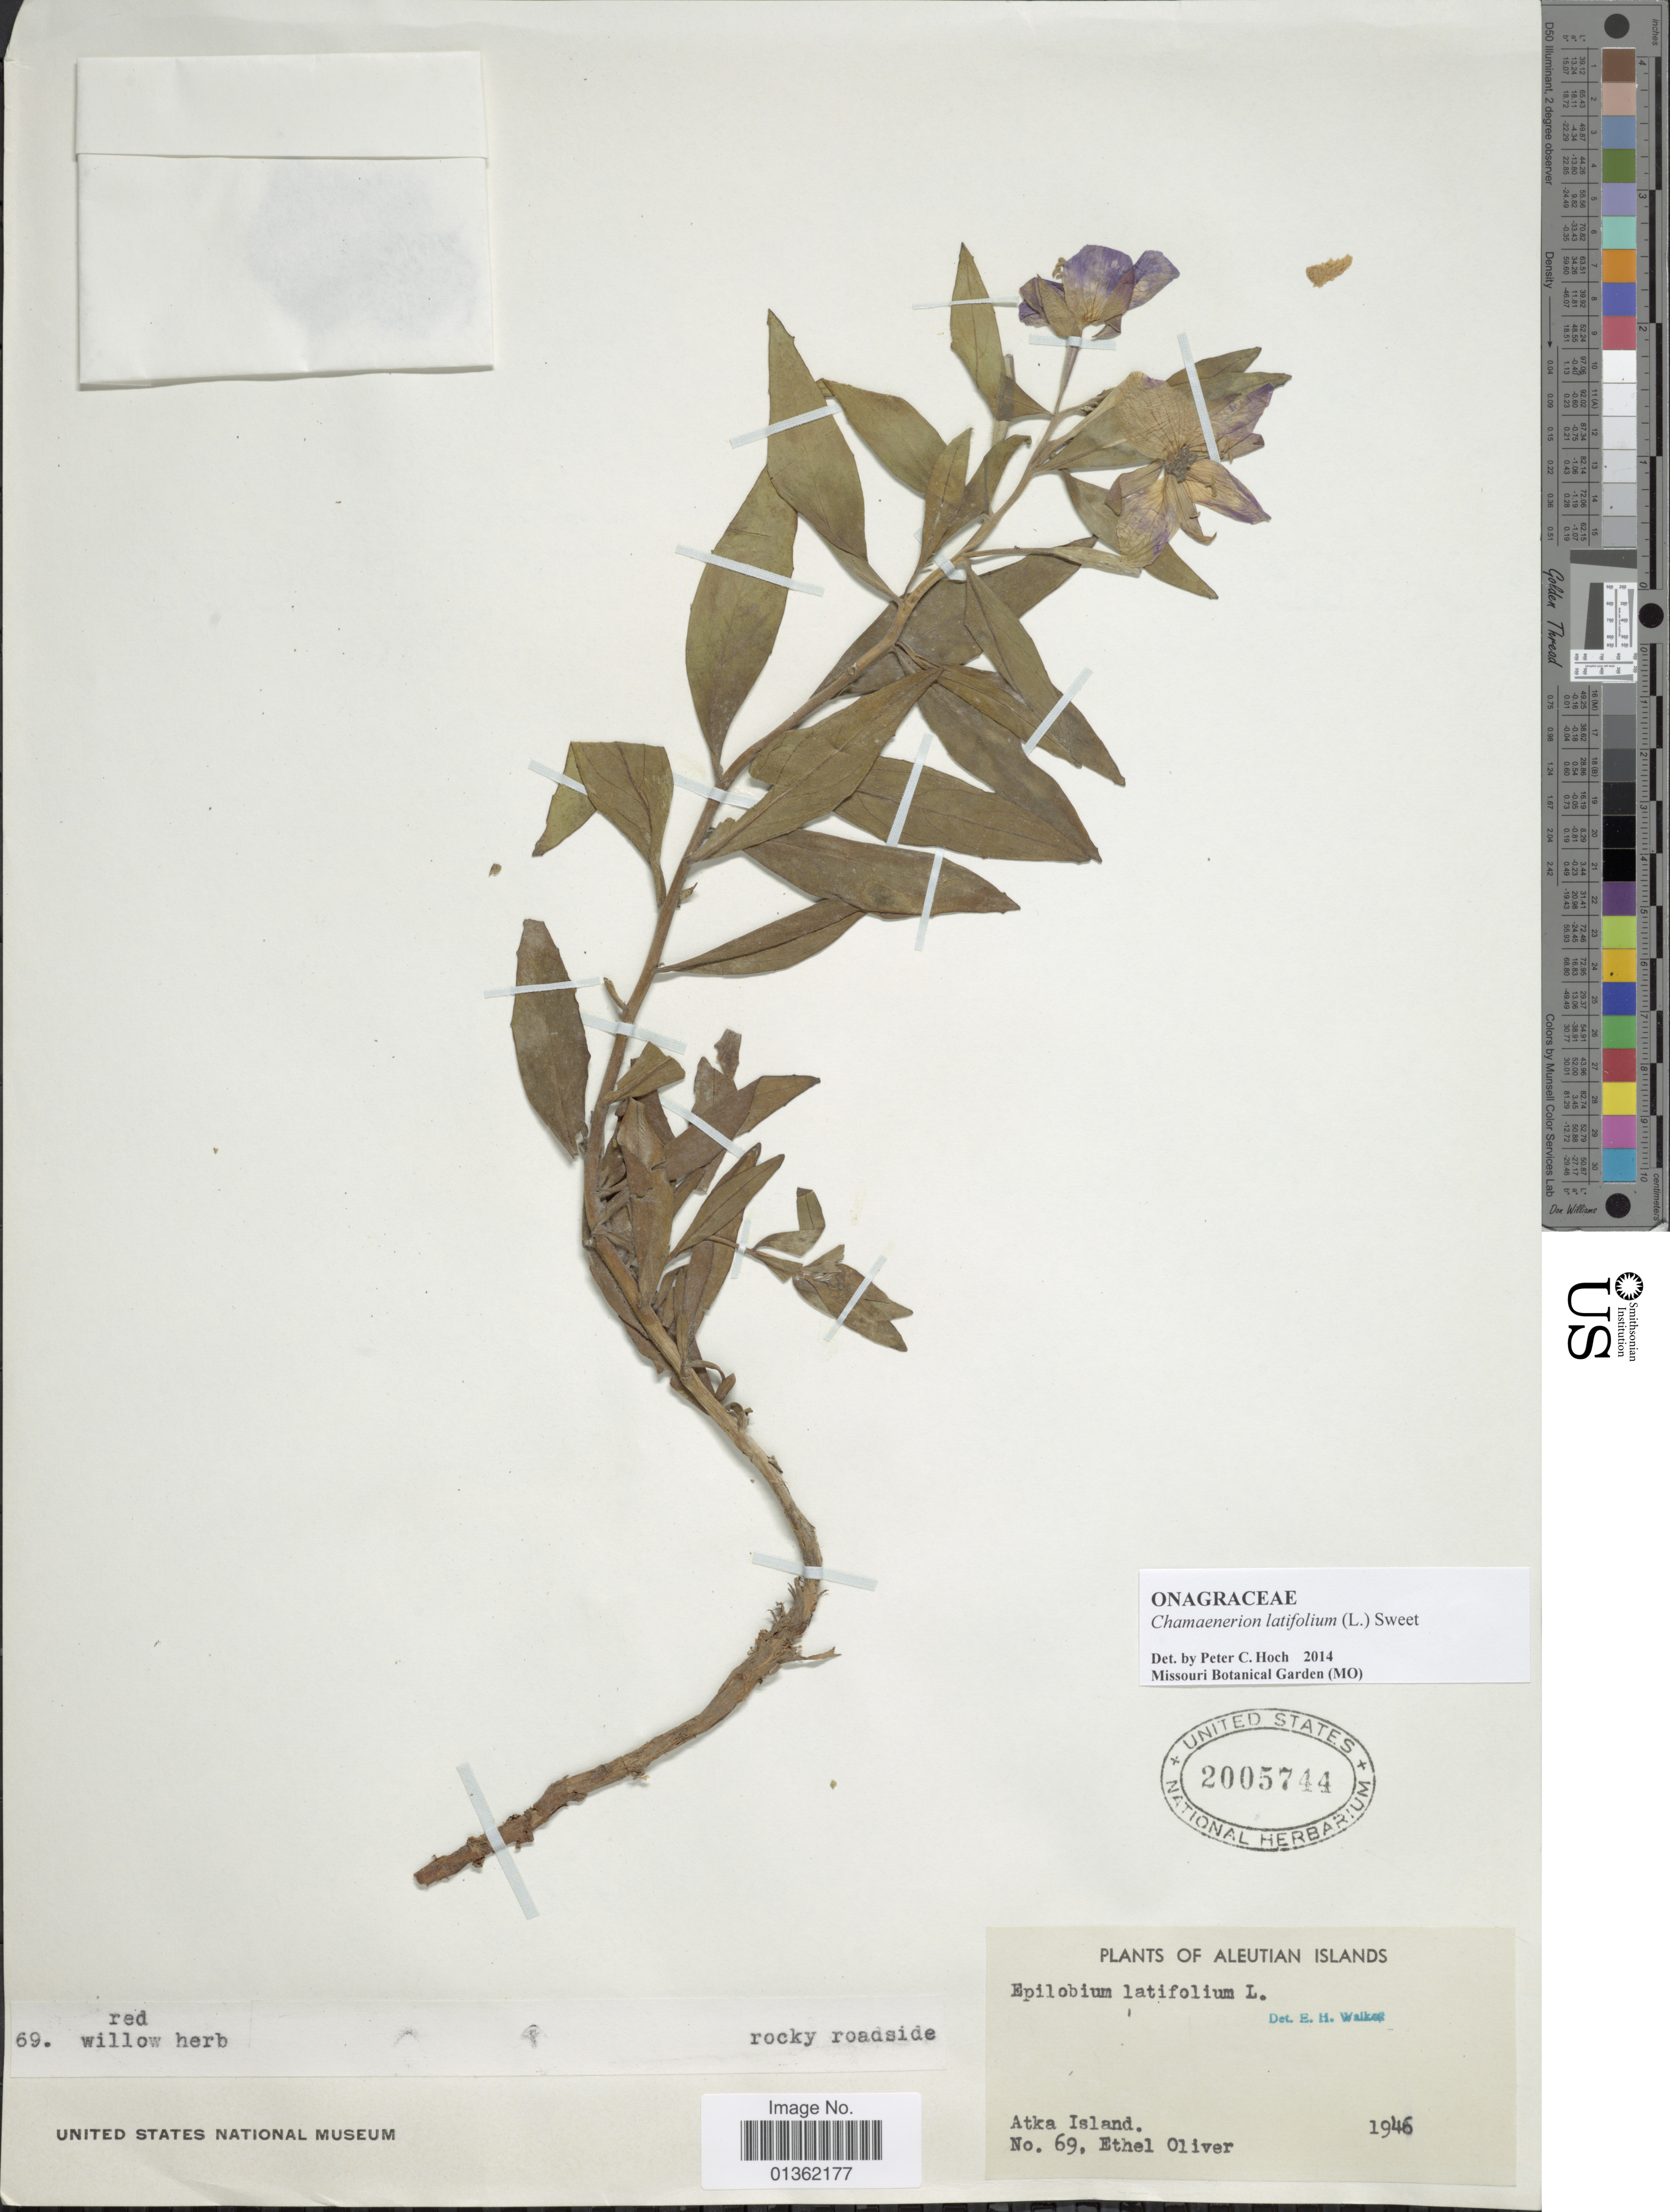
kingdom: Plantae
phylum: Tracheophyta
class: Magnoliopsida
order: Myrtales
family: Onagraceae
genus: Chamaenerion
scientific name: Chamaenerion latifolium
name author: (L.) Th. Fr. & Lange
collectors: E. Oliver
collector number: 69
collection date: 1946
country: United States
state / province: Alaska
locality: Aleutian Islands. Atka Island.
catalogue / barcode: US 2005744